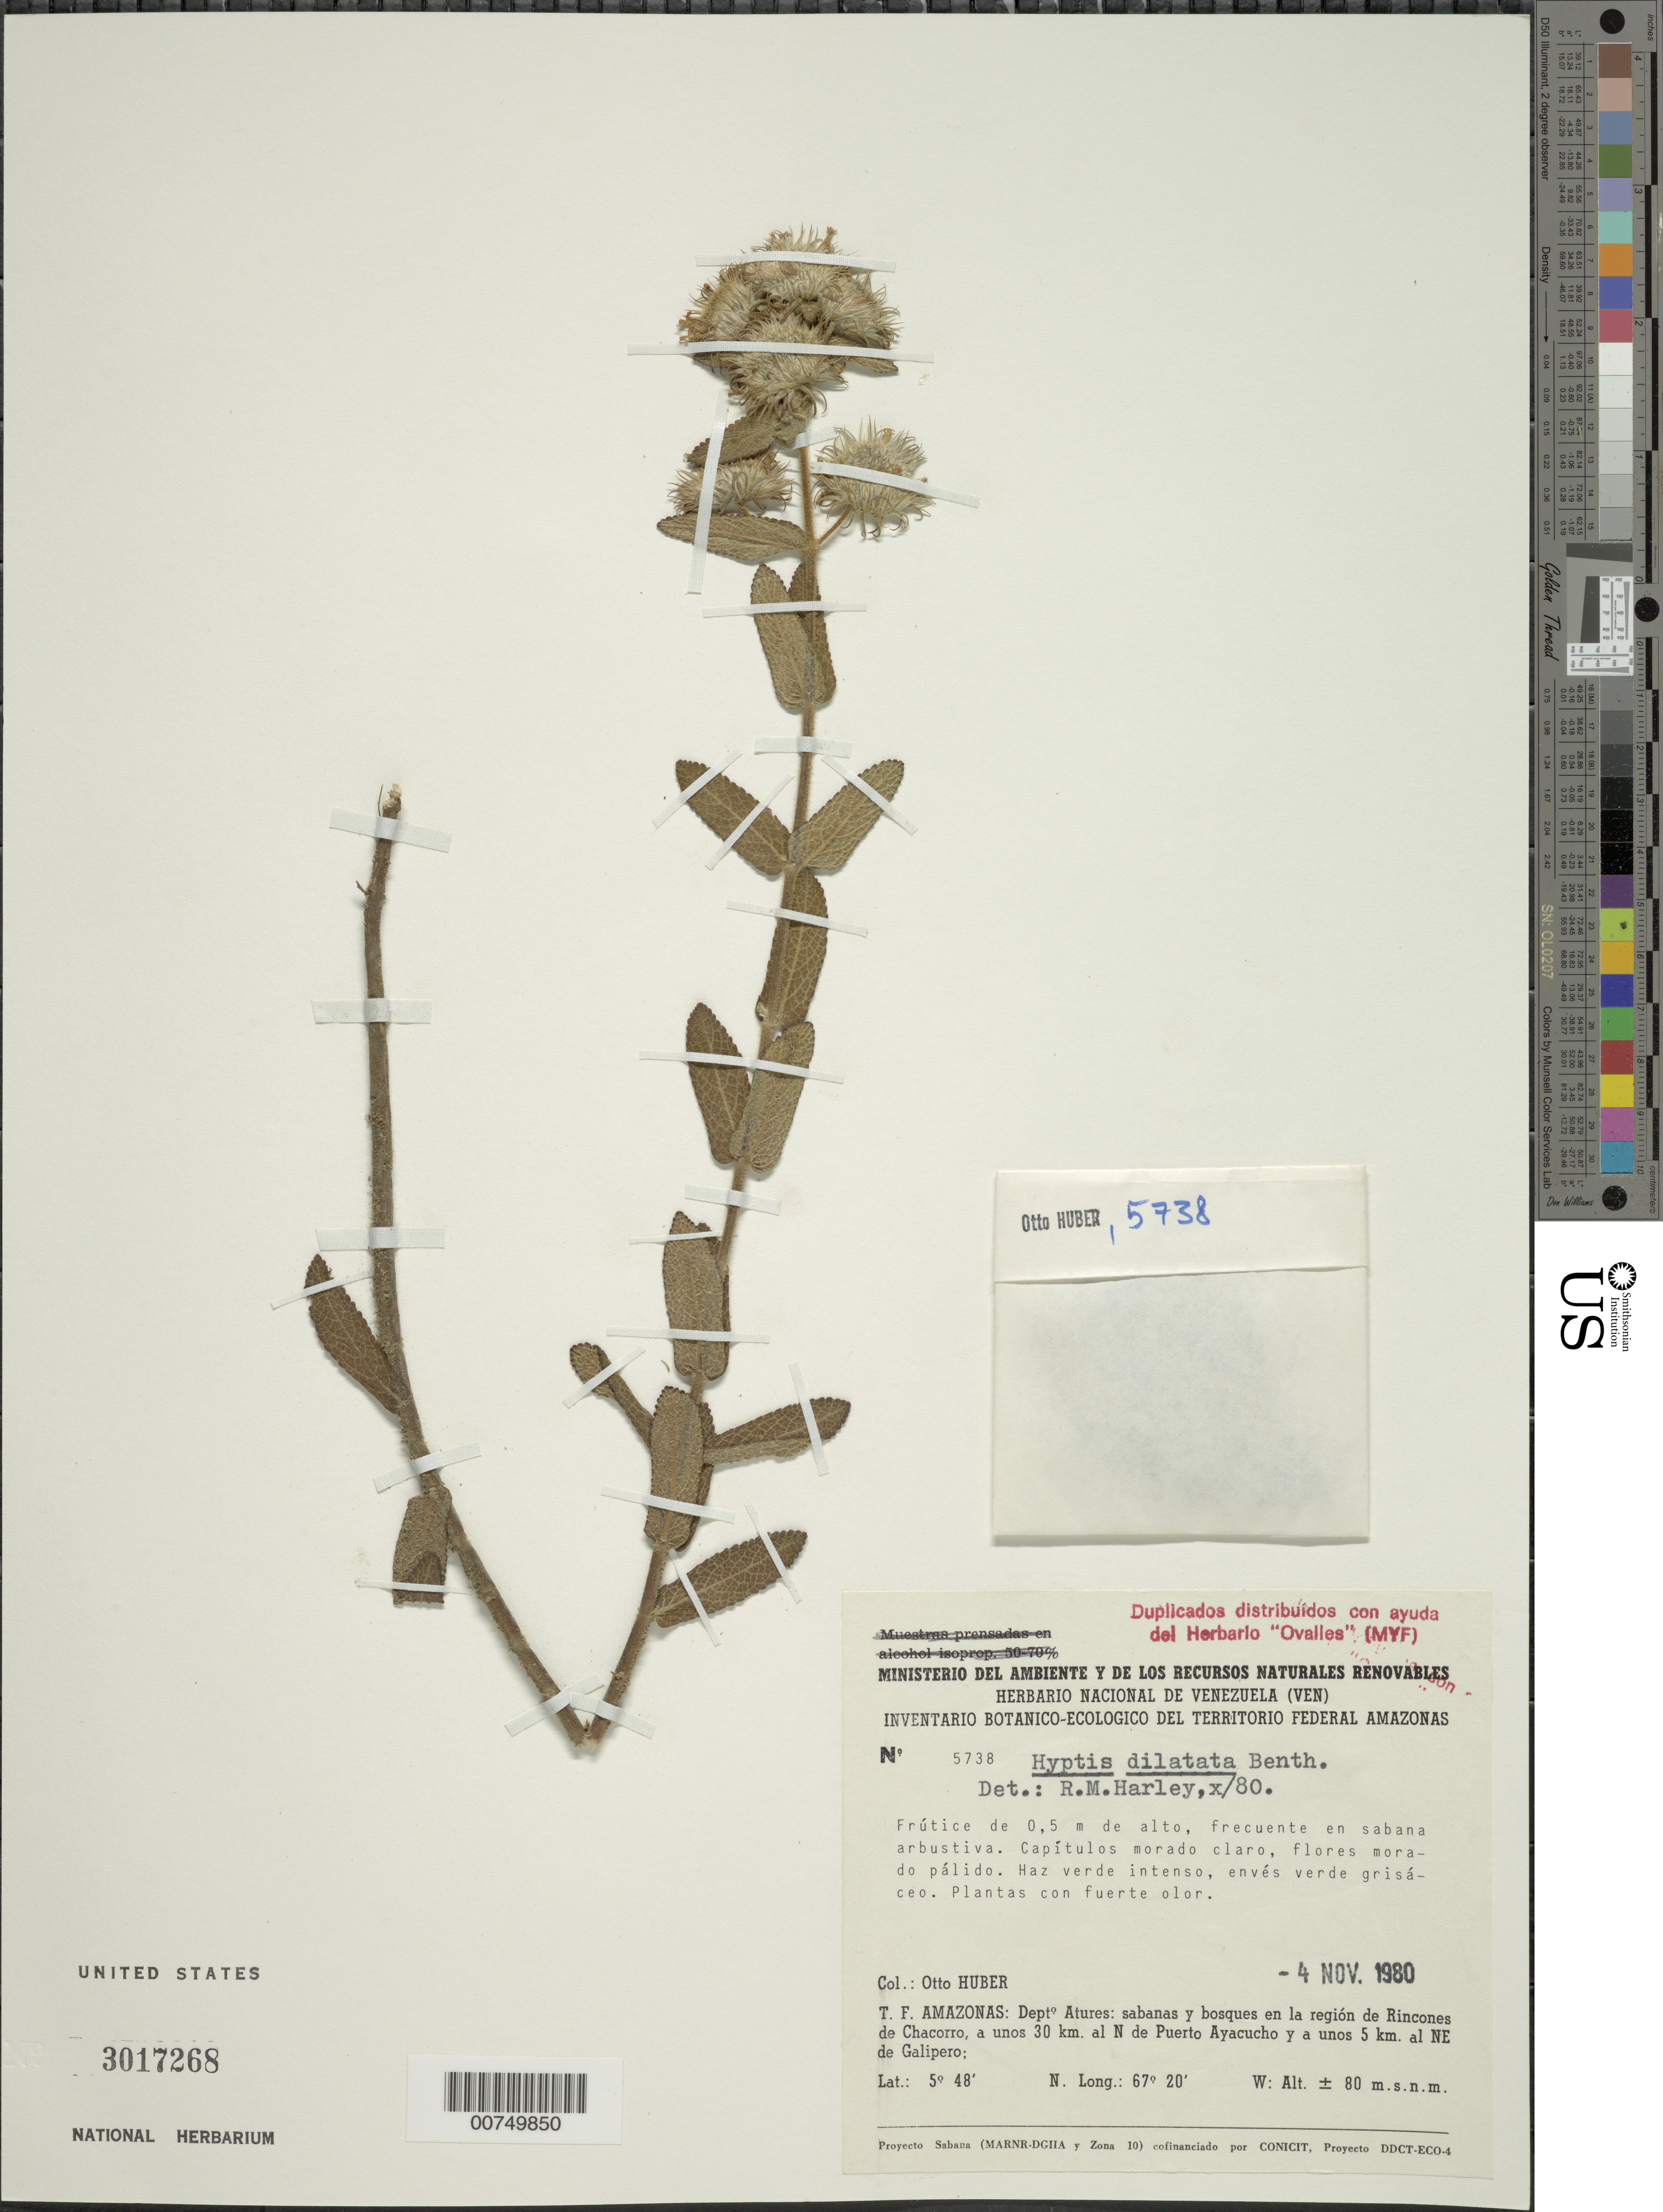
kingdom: Plantae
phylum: Tracheophyta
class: Magnoliopsida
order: Lamiales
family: Lamiaceae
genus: Hyptis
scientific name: Hyptis dilatata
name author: Benth.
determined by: Harley, R. M.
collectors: O. Huber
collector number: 5738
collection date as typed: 4-Nov-80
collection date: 1980-11-04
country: Venezuela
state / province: Amazonas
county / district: Atures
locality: Rincones de Chacorro, 30 km N of Puerto Ayacucho, 5 km NE of Galipero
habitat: Sabana y bosques. Sabana arbustiva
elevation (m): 80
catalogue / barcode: US 3017268